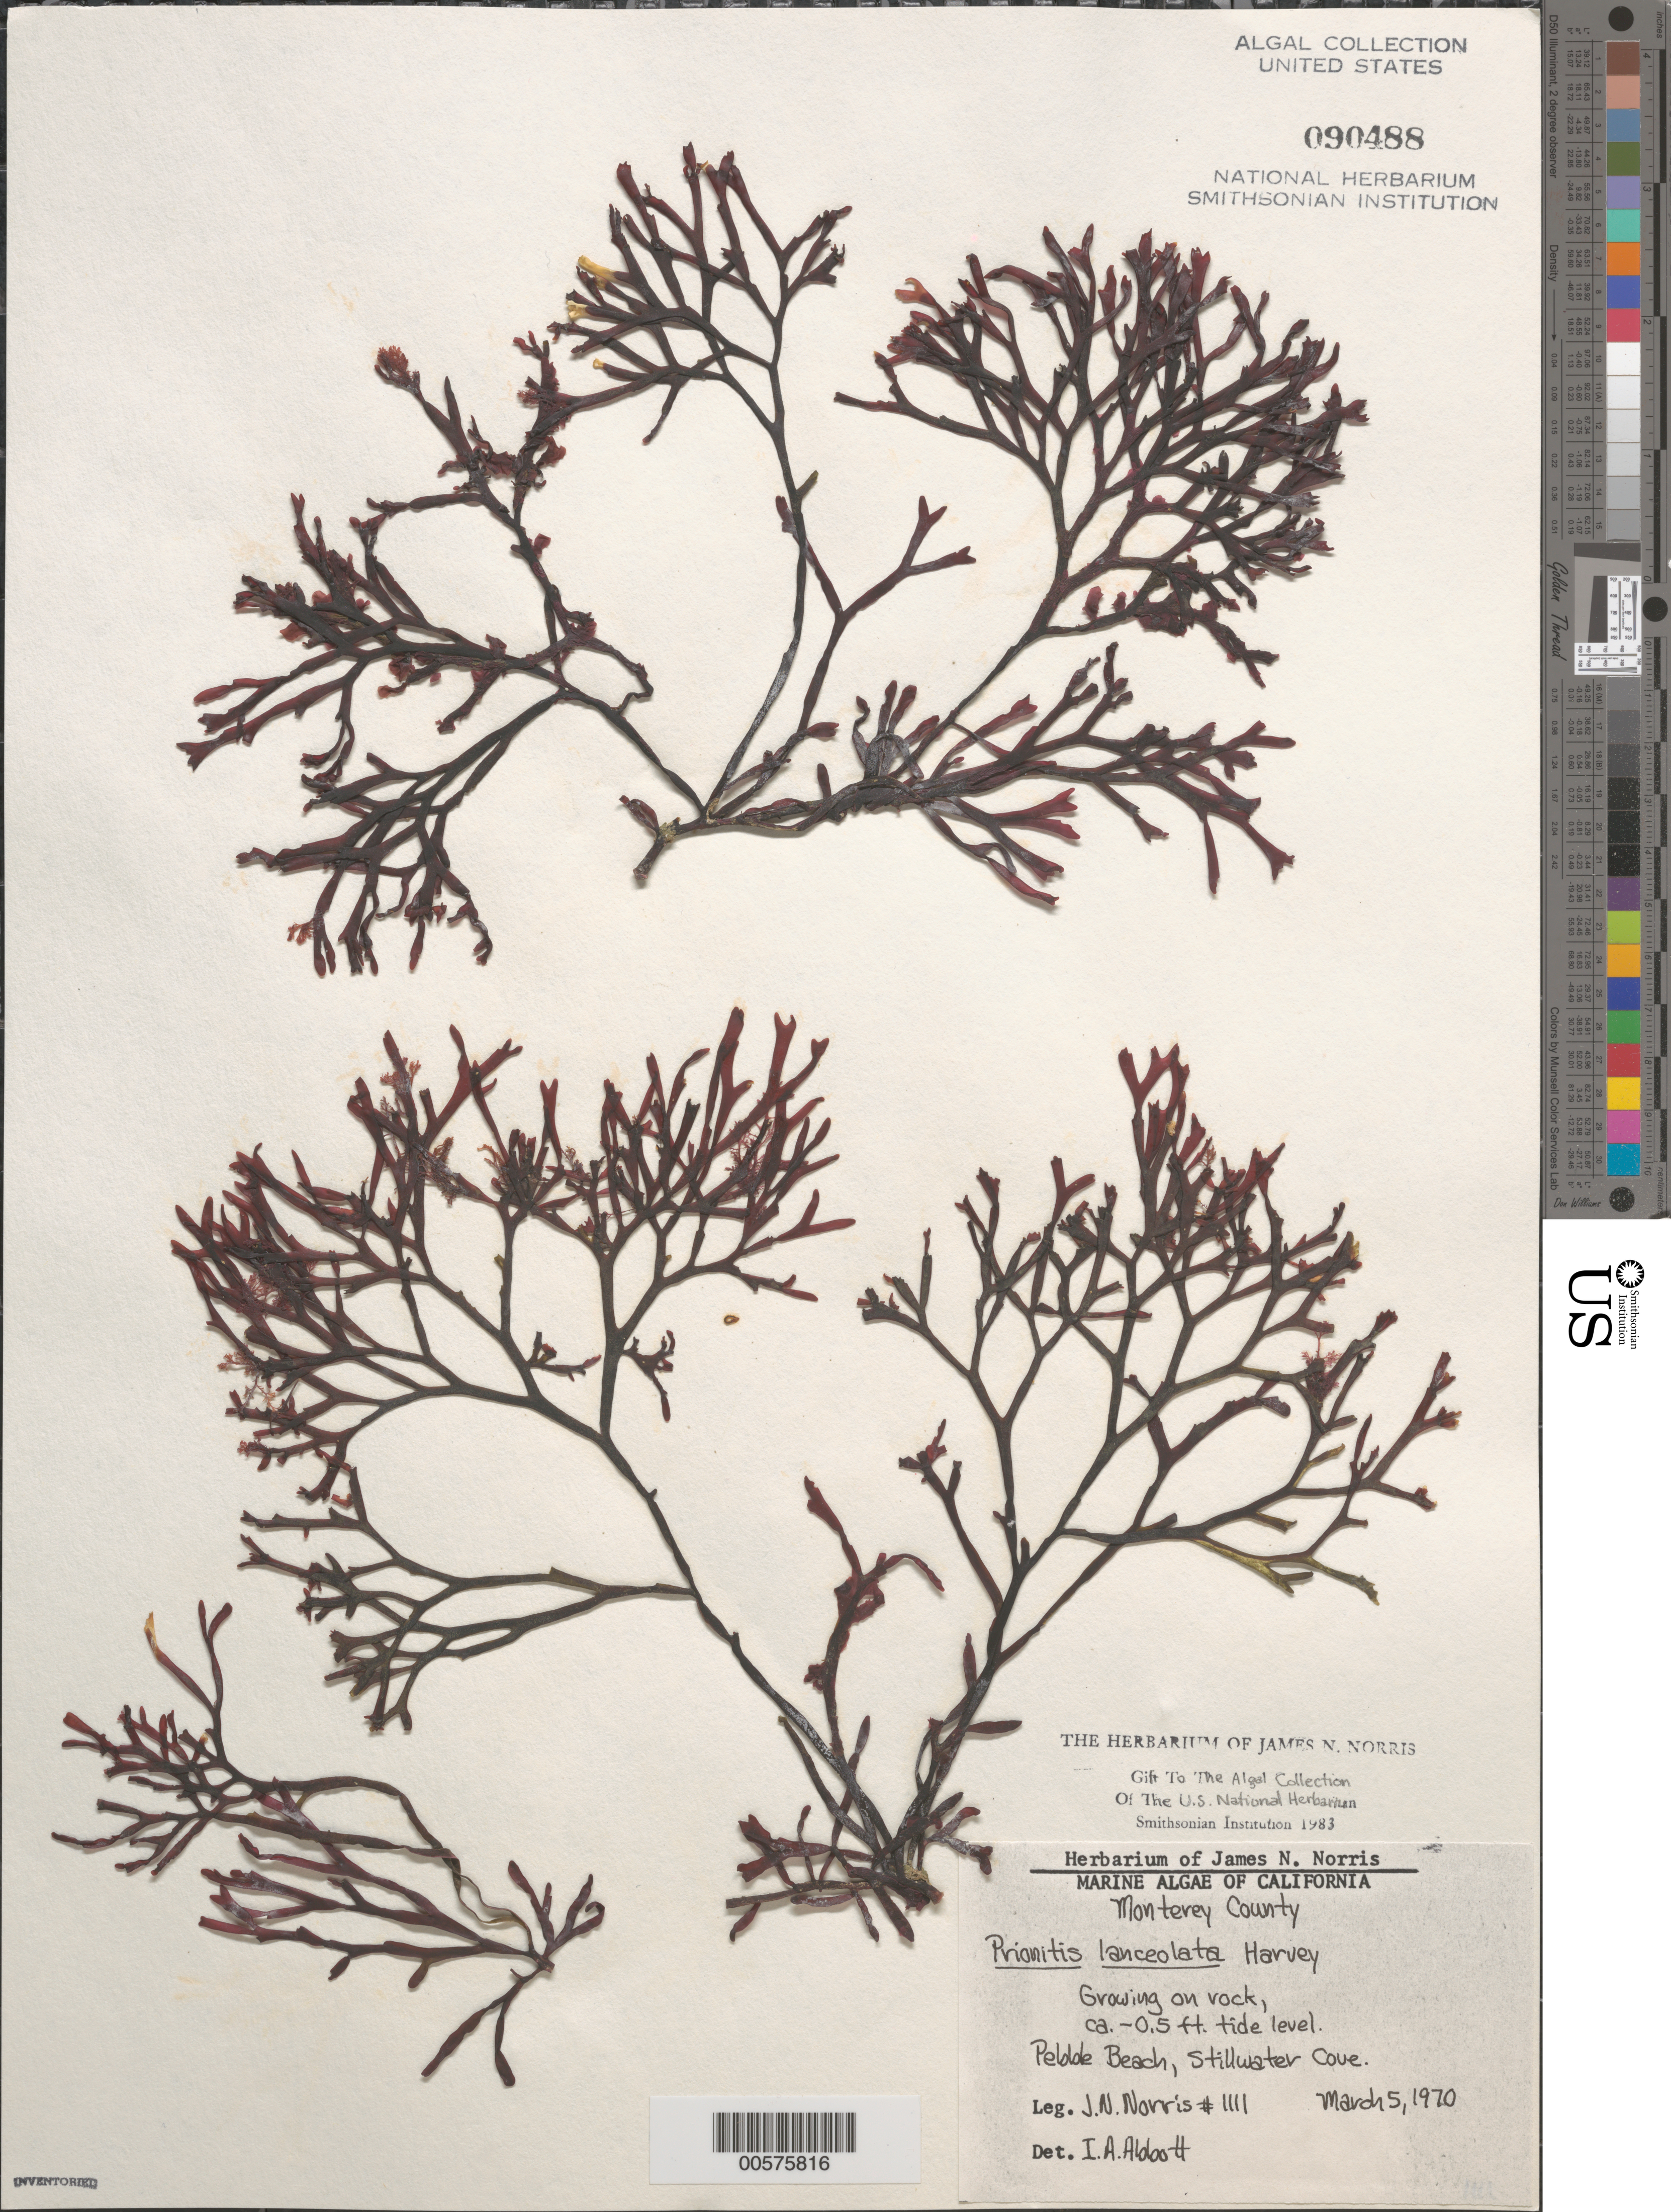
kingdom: Plantae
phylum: Rhodophyta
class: Florideophyceae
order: Cryptonemiales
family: Cryptonemiaceae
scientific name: Prionitis lanceolata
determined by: Abbott, Isabella A.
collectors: J. N. Norris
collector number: JN-1111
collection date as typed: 05 Mar 1970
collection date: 1970-03-05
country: United States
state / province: California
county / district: Monterey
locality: Pebble Beach, Stillwater Cove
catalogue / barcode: US 90488